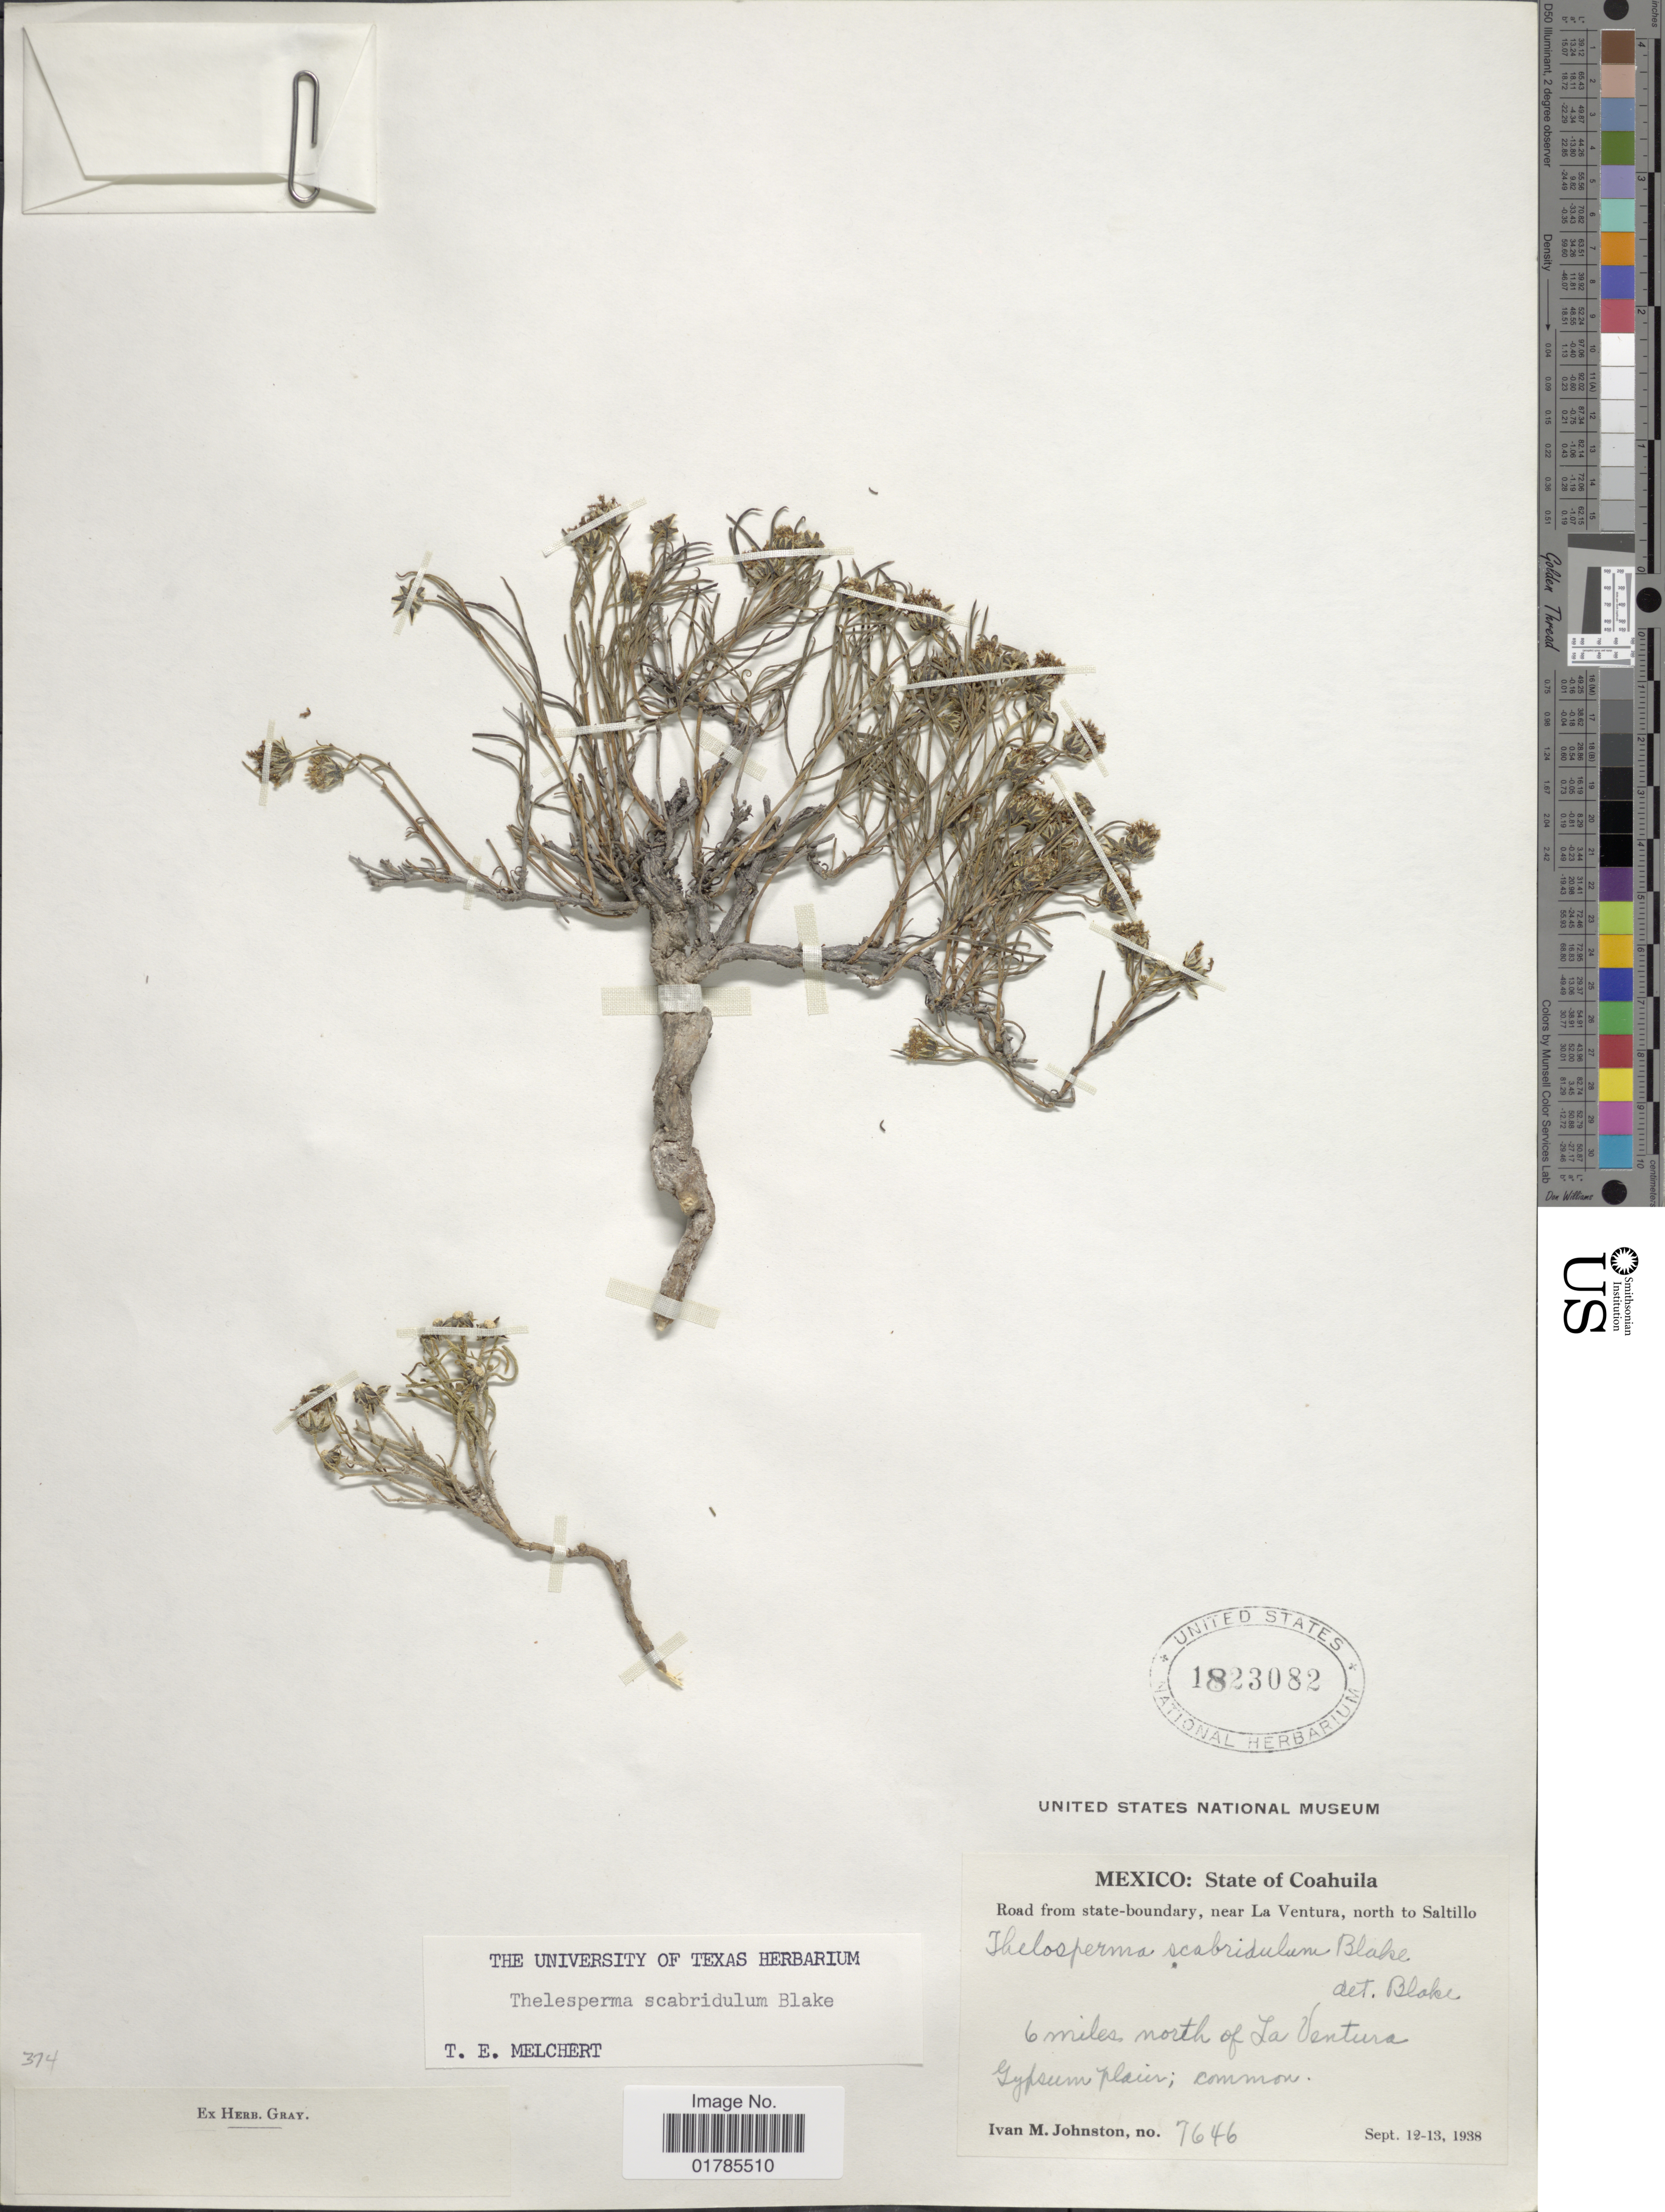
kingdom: Plantae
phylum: Tracheophyta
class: Magnoliopsida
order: Asterales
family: Asteraceae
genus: Thelesperma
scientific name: Thelesperma scabridulum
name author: S.F. Blake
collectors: I.M. Johnston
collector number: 7646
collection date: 1938-09-12/1938-09-13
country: Mexico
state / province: Coahuila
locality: Rod from state-boundary, near La Ventura, north to Saltillo. 6 miles north of La Ventura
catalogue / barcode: US 1823082